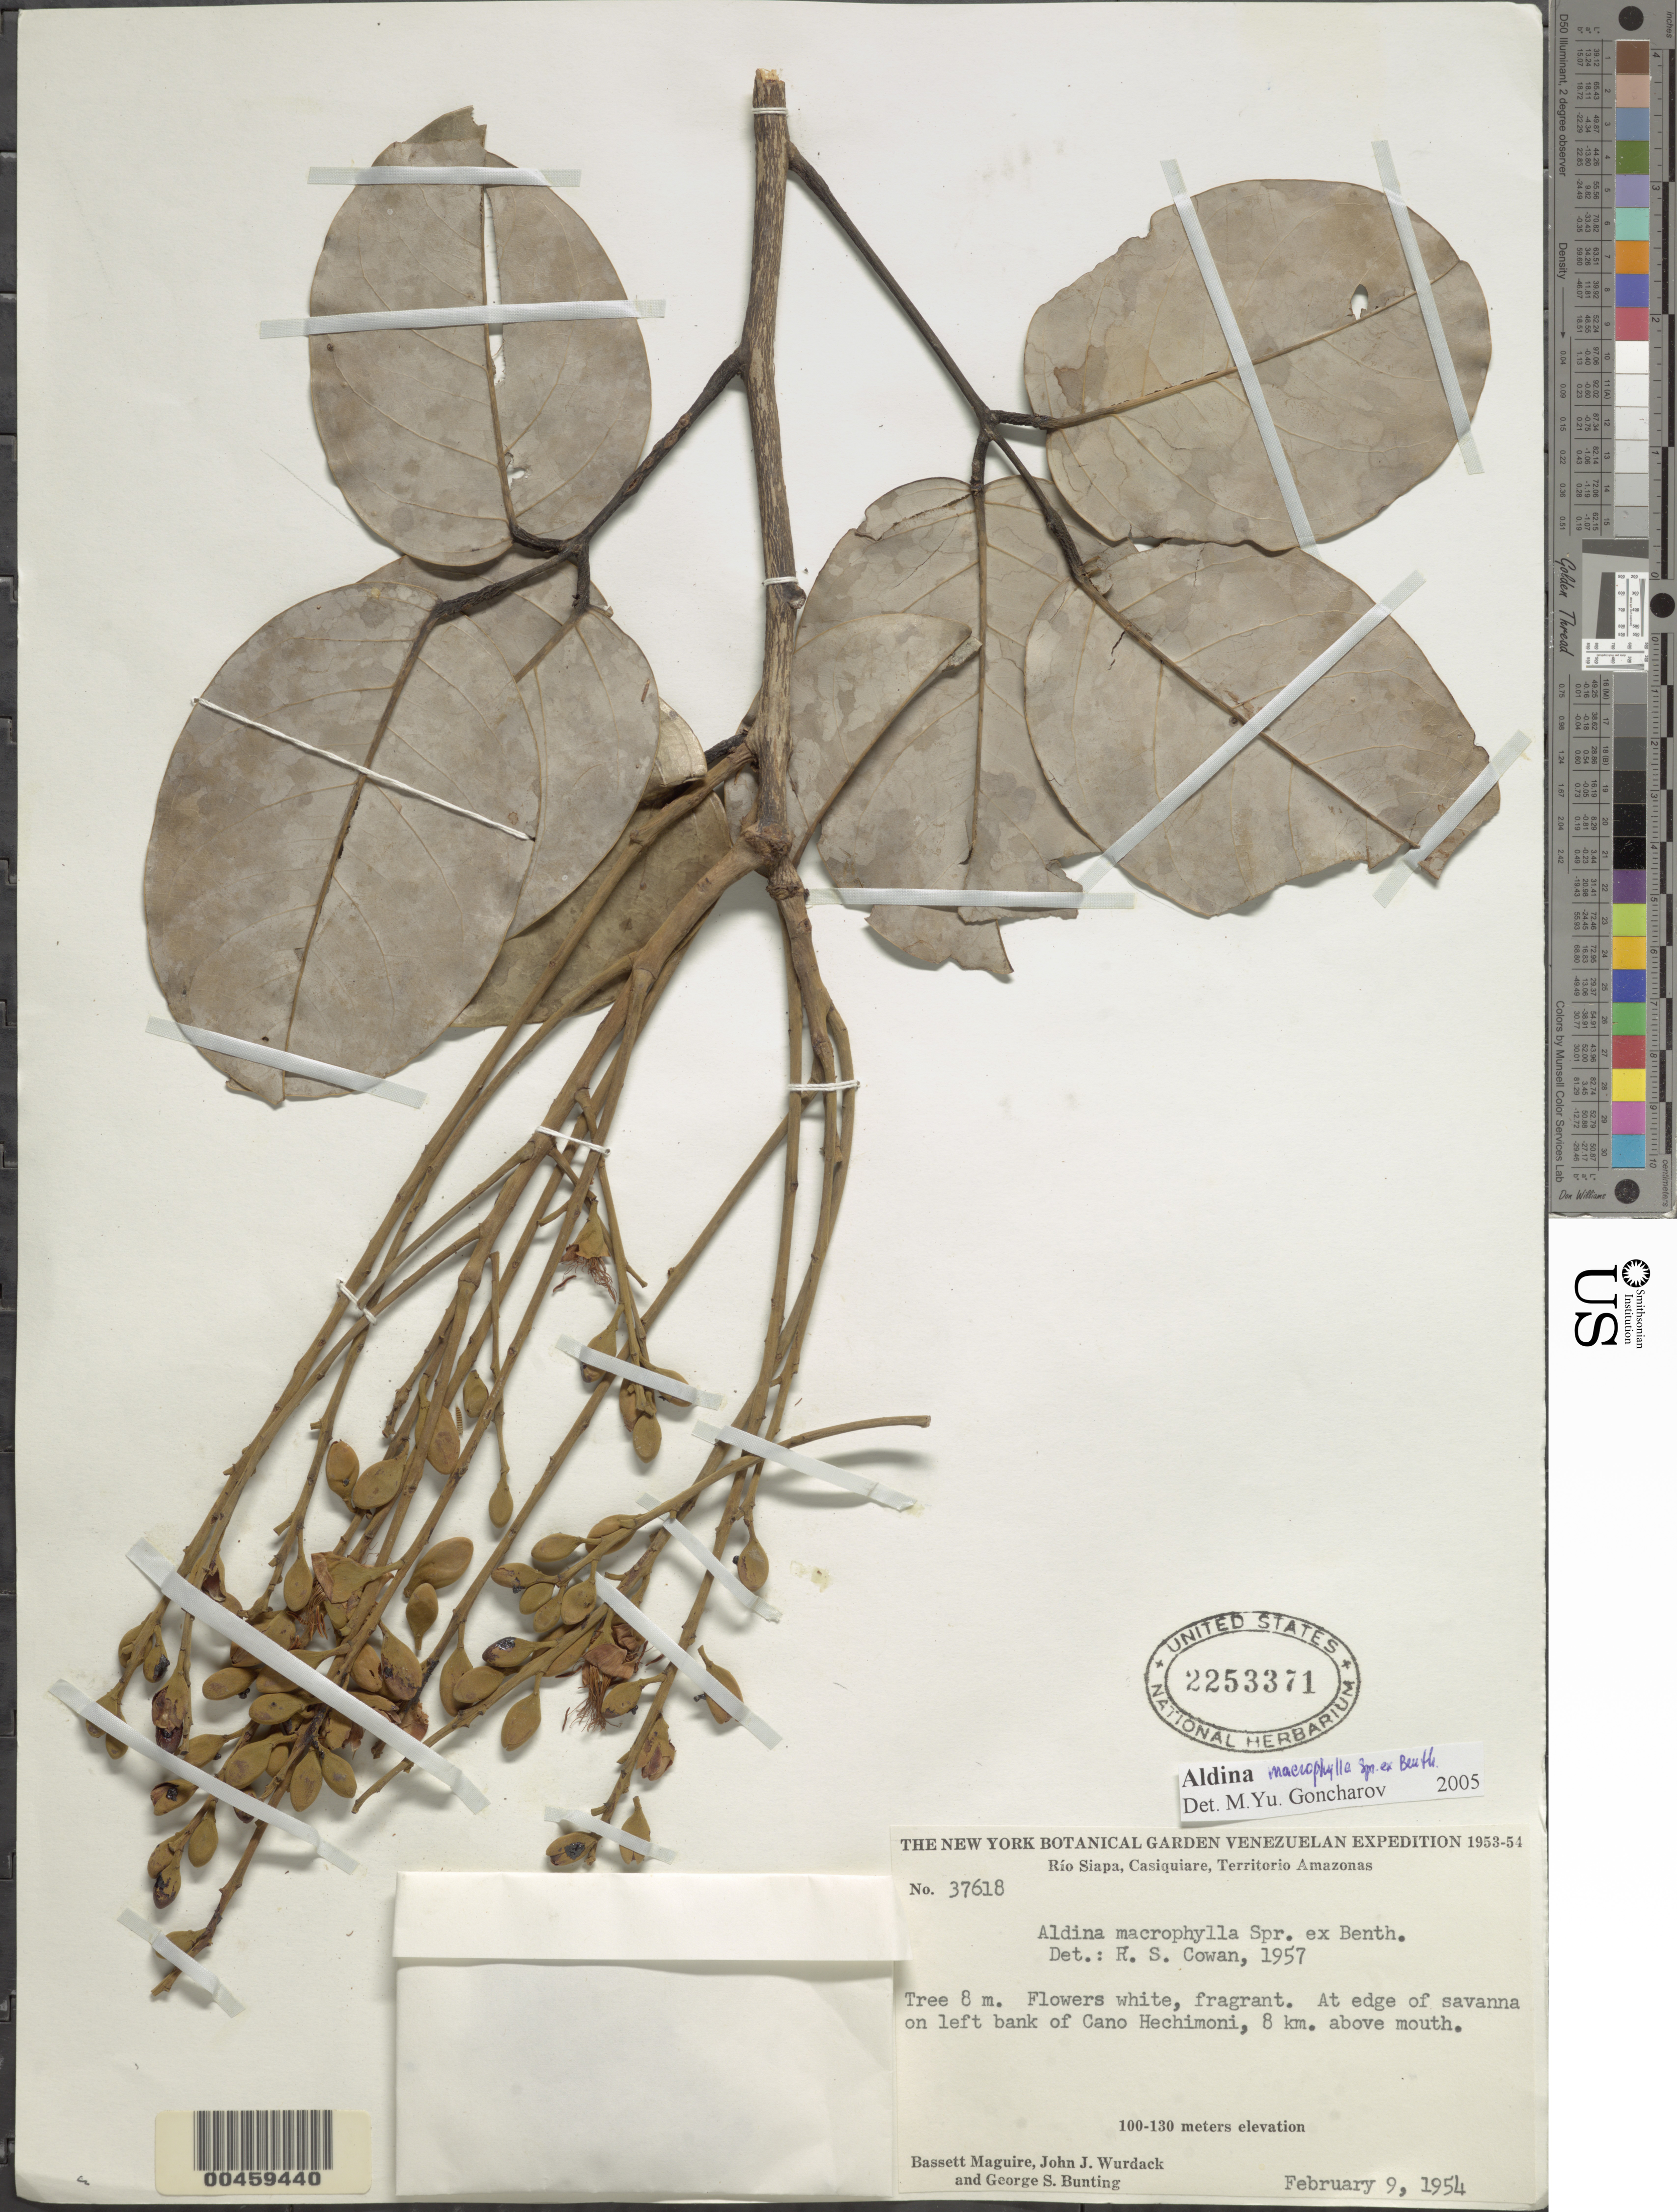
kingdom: Plantae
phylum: Tracheophyta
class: Magnoliopsida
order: Fabales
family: Fabaceae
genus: Aldina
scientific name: Aldina macrophylla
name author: Spruce ex Benth.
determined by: Cowan, R. S.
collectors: B. Maguire, J. J. Wurdack & G. S. Bunting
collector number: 37618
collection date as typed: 09 Feb 1954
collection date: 1954-02-09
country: Venezuela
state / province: Amazonas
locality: Cano hechimoni, 8 km above mouth; rio siapa, casiquiare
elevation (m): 100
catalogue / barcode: US 2253371